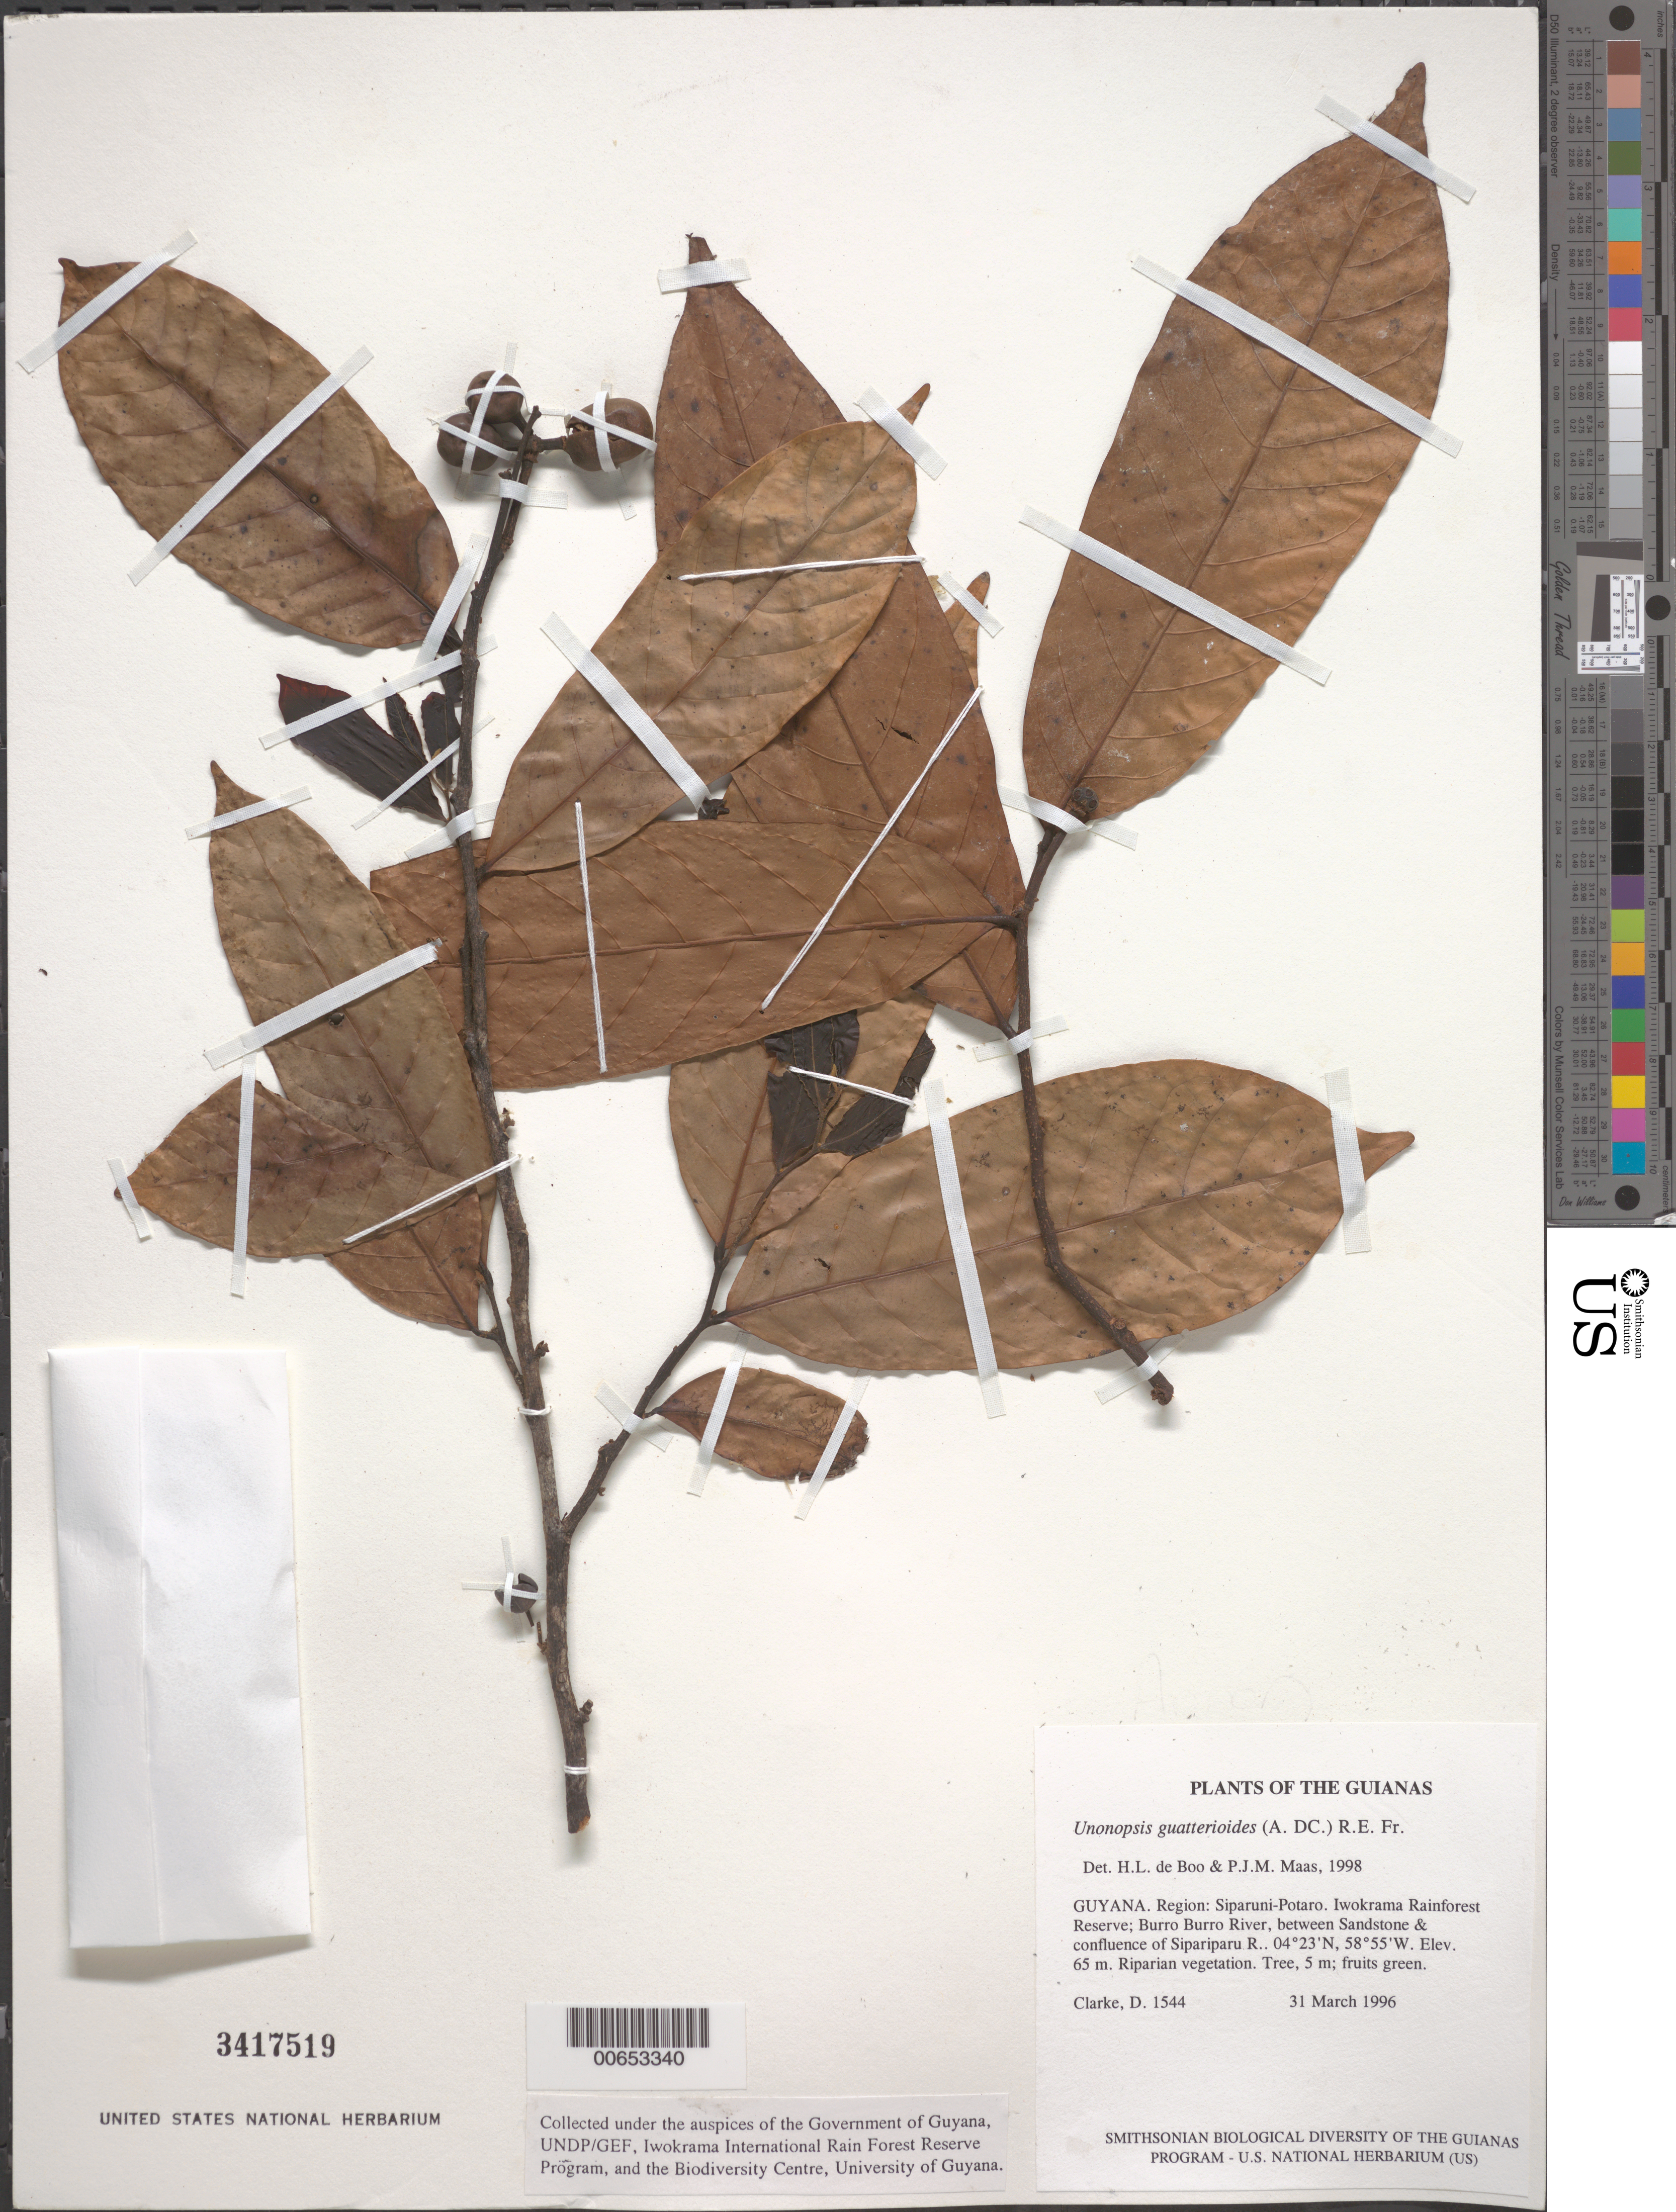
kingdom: Plantae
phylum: Tracheophyta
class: Magnoliopsida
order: Magnoliales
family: Annonaceae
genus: Unonopsis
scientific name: Unonopsis guatterioides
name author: (A. DC.) R.E. Fr.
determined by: de Boo, H. L.; Maas, P. J.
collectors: H. D. Clarke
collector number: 1544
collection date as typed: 31 March 1996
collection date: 1996-03-31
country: Guyana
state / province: Potaro-Siparuni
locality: Iwokrama Rainforest Reserve; Burro Burro River, between Sandstone & confluence of Sipariparu R.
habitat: Riparian vegetation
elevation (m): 65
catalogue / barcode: US 3417519